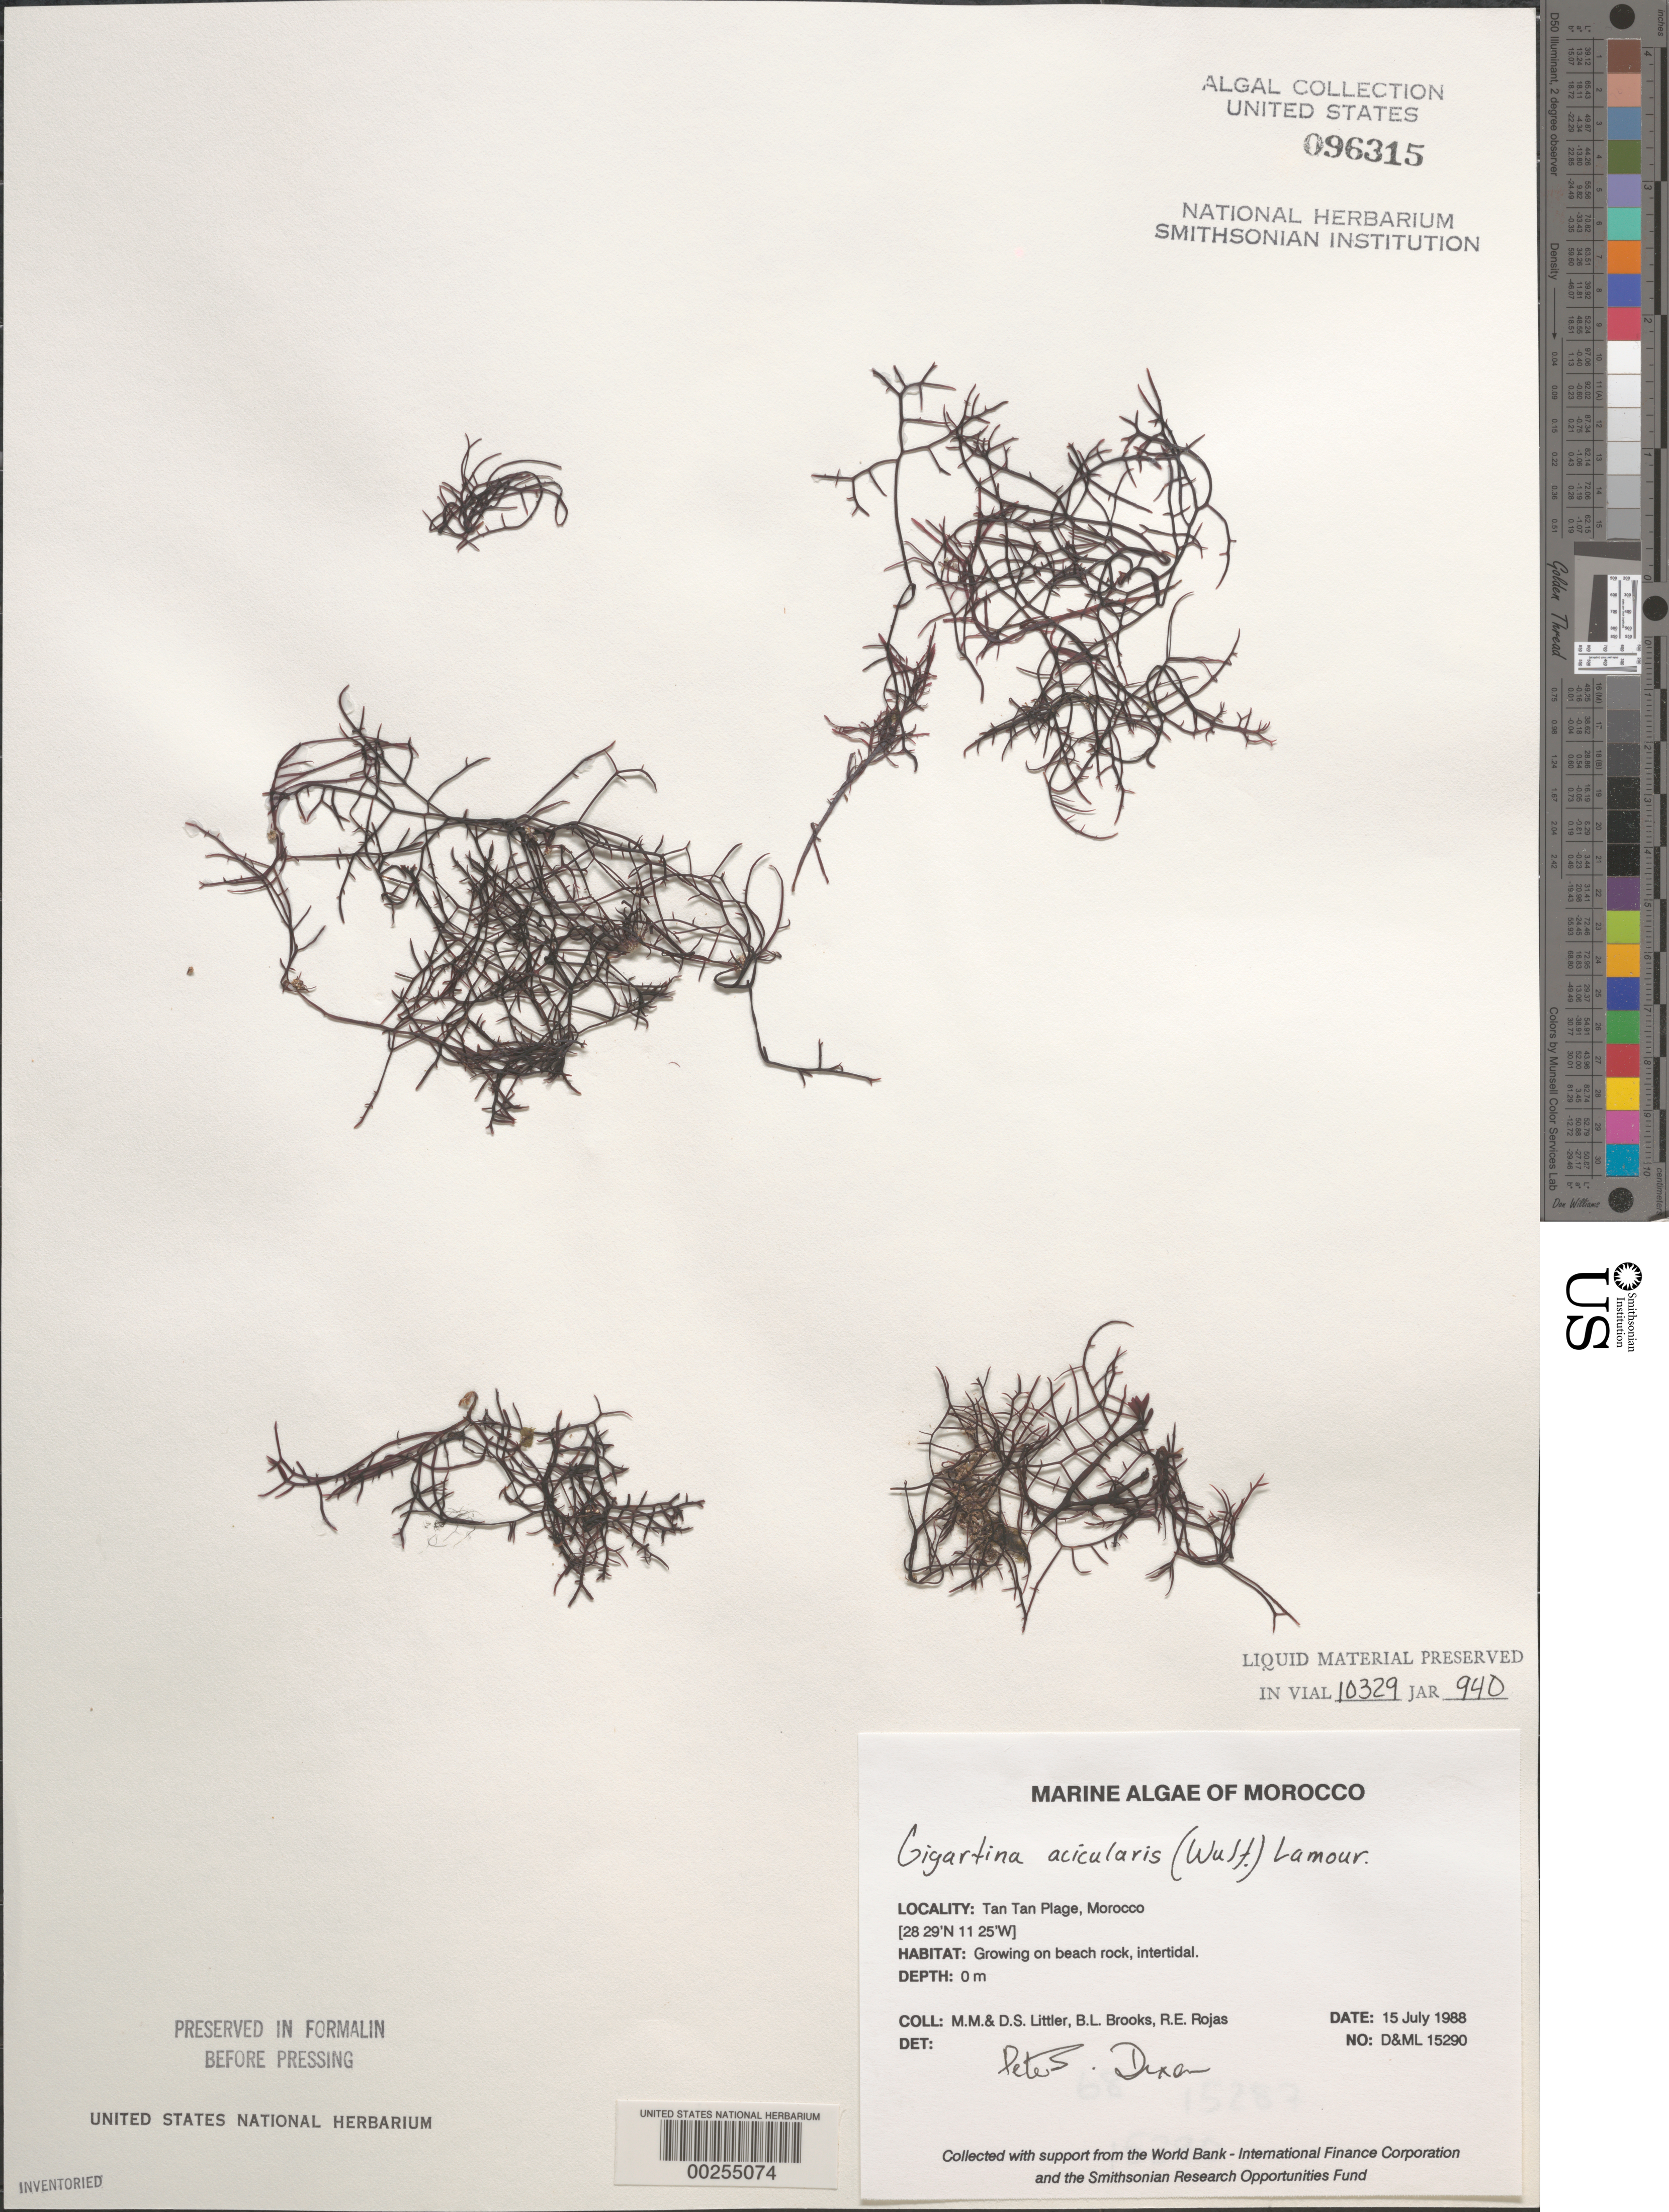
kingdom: Plantae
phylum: Rhodophyta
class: Florideophyceae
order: Gigartinales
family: Gigartinaceae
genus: Chondracanthus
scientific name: Chondracanthus acicularis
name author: (Roth) Fredericq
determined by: Algae name updating Project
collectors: M. M. Littler, D. S. Littler, B. Brooks & R. Rojas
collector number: D&ML 15290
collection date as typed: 15 Jul 1988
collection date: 1988-07-15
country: Morocco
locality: Tan Tan Plage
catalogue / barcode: US 96315